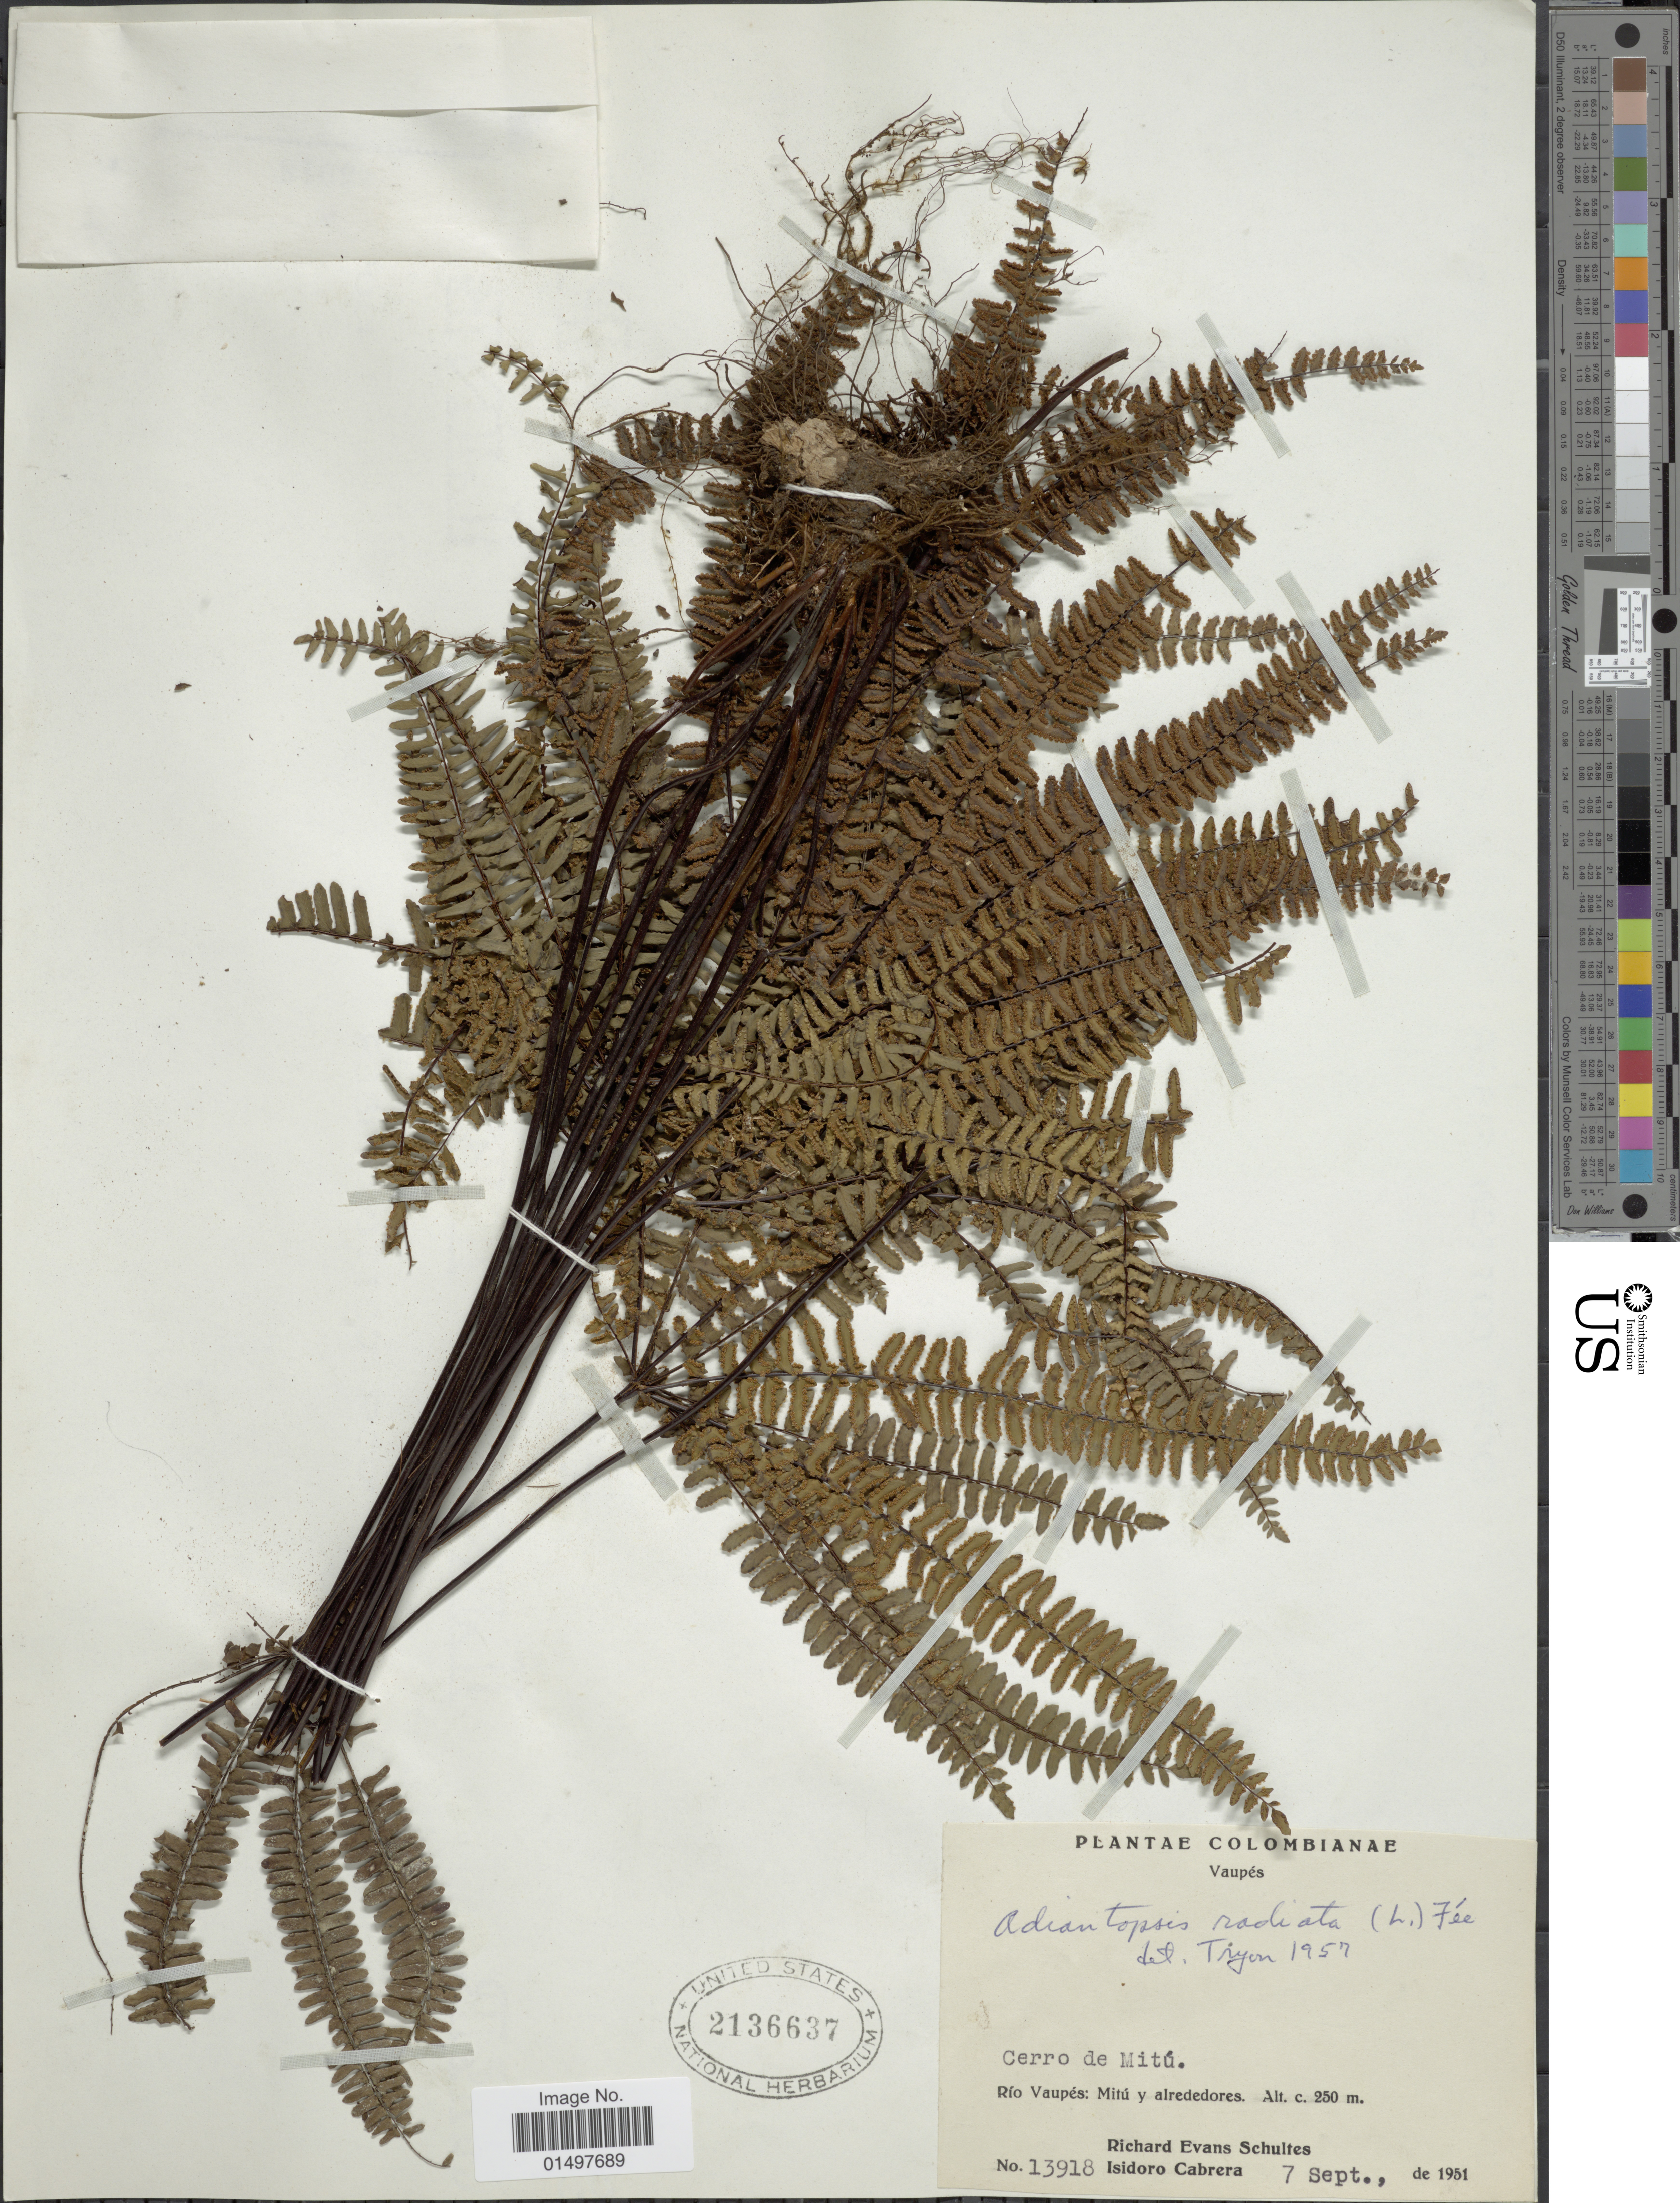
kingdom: Plantae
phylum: Tracheophyta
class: Polypodiopsida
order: Polypodiales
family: Pteridaceae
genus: Adiantopsis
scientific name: Adiantopsis radiata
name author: (L.) Fée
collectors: R. E. Schultes & I. Cabrera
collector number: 13918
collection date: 1951-09-07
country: Colombia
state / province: Vaupés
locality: Plantae Colombianae. Rio Vaupes: Mitu y alrededores. Cerro de Mitu.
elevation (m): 250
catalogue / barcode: US 2136637